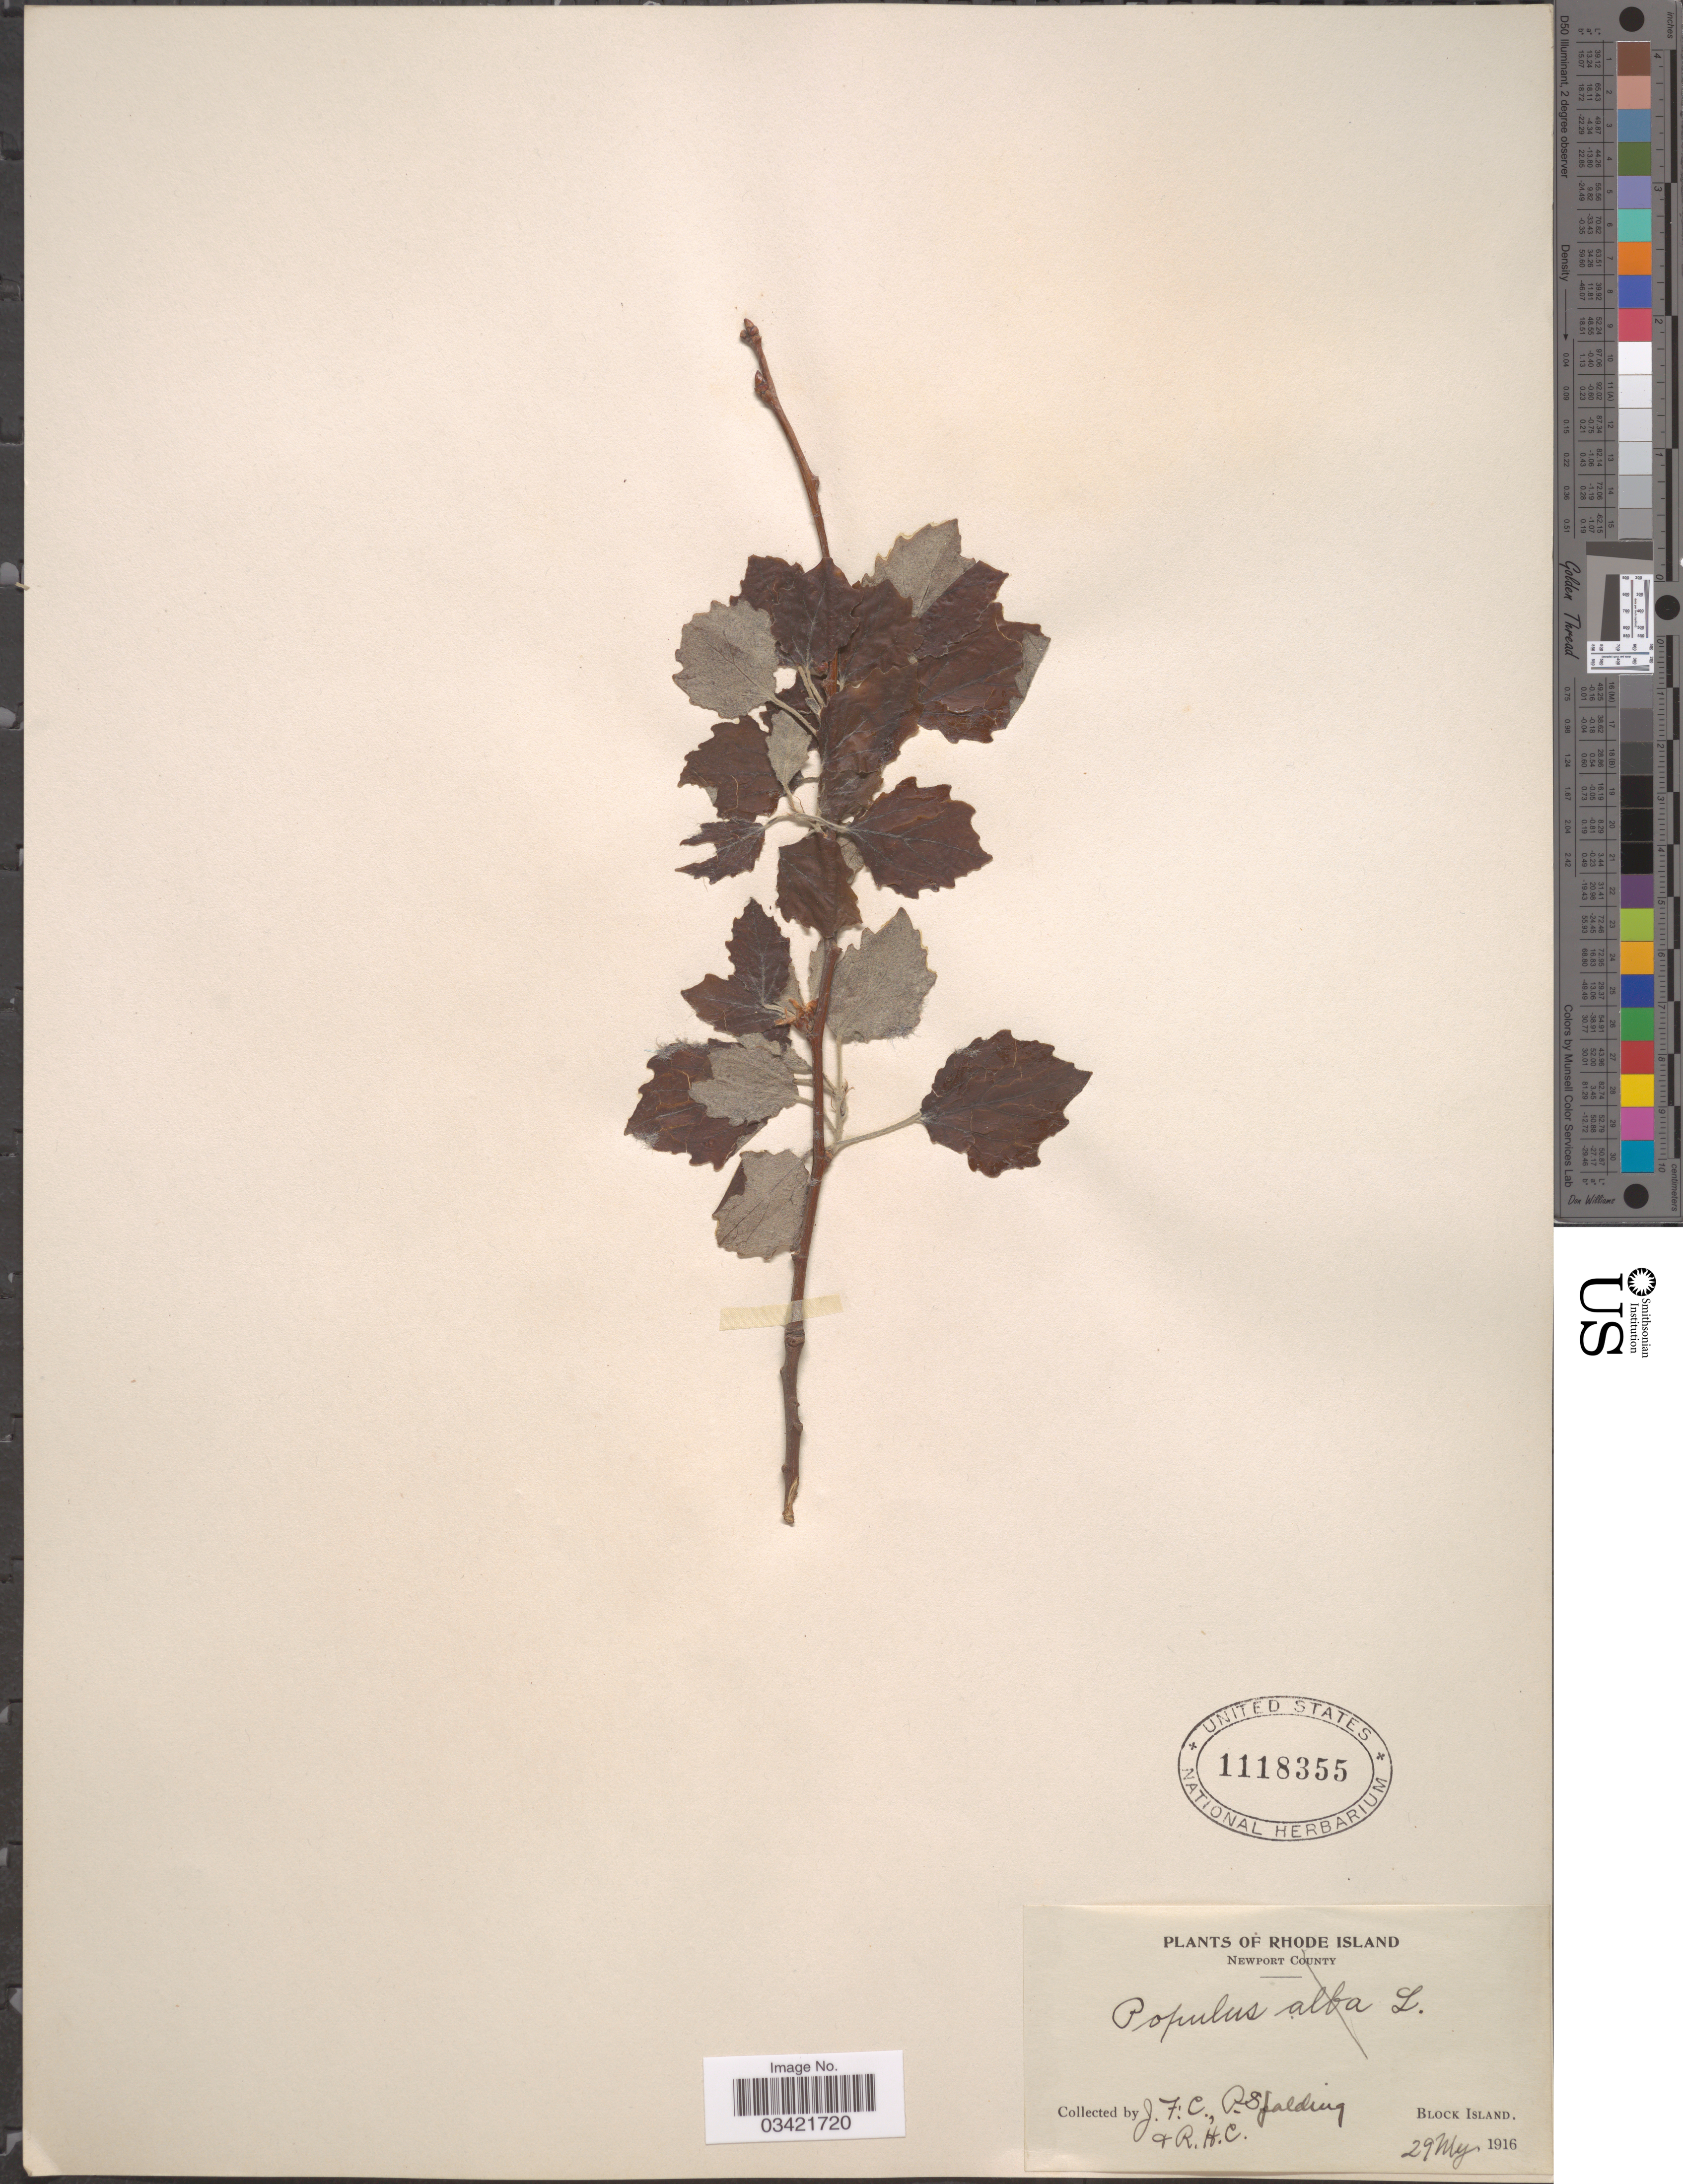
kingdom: Plantae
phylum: Tracheophyta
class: Magnoliopsida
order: Malpighiales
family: Salicaceae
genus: Populus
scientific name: Populus x canescens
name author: (Aiton) Sm.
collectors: J. Collins, P. Spalding & R. H. C.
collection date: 1916-05-29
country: United States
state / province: Rhode Island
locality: Newport County. Block County.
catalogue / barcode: US 1118355